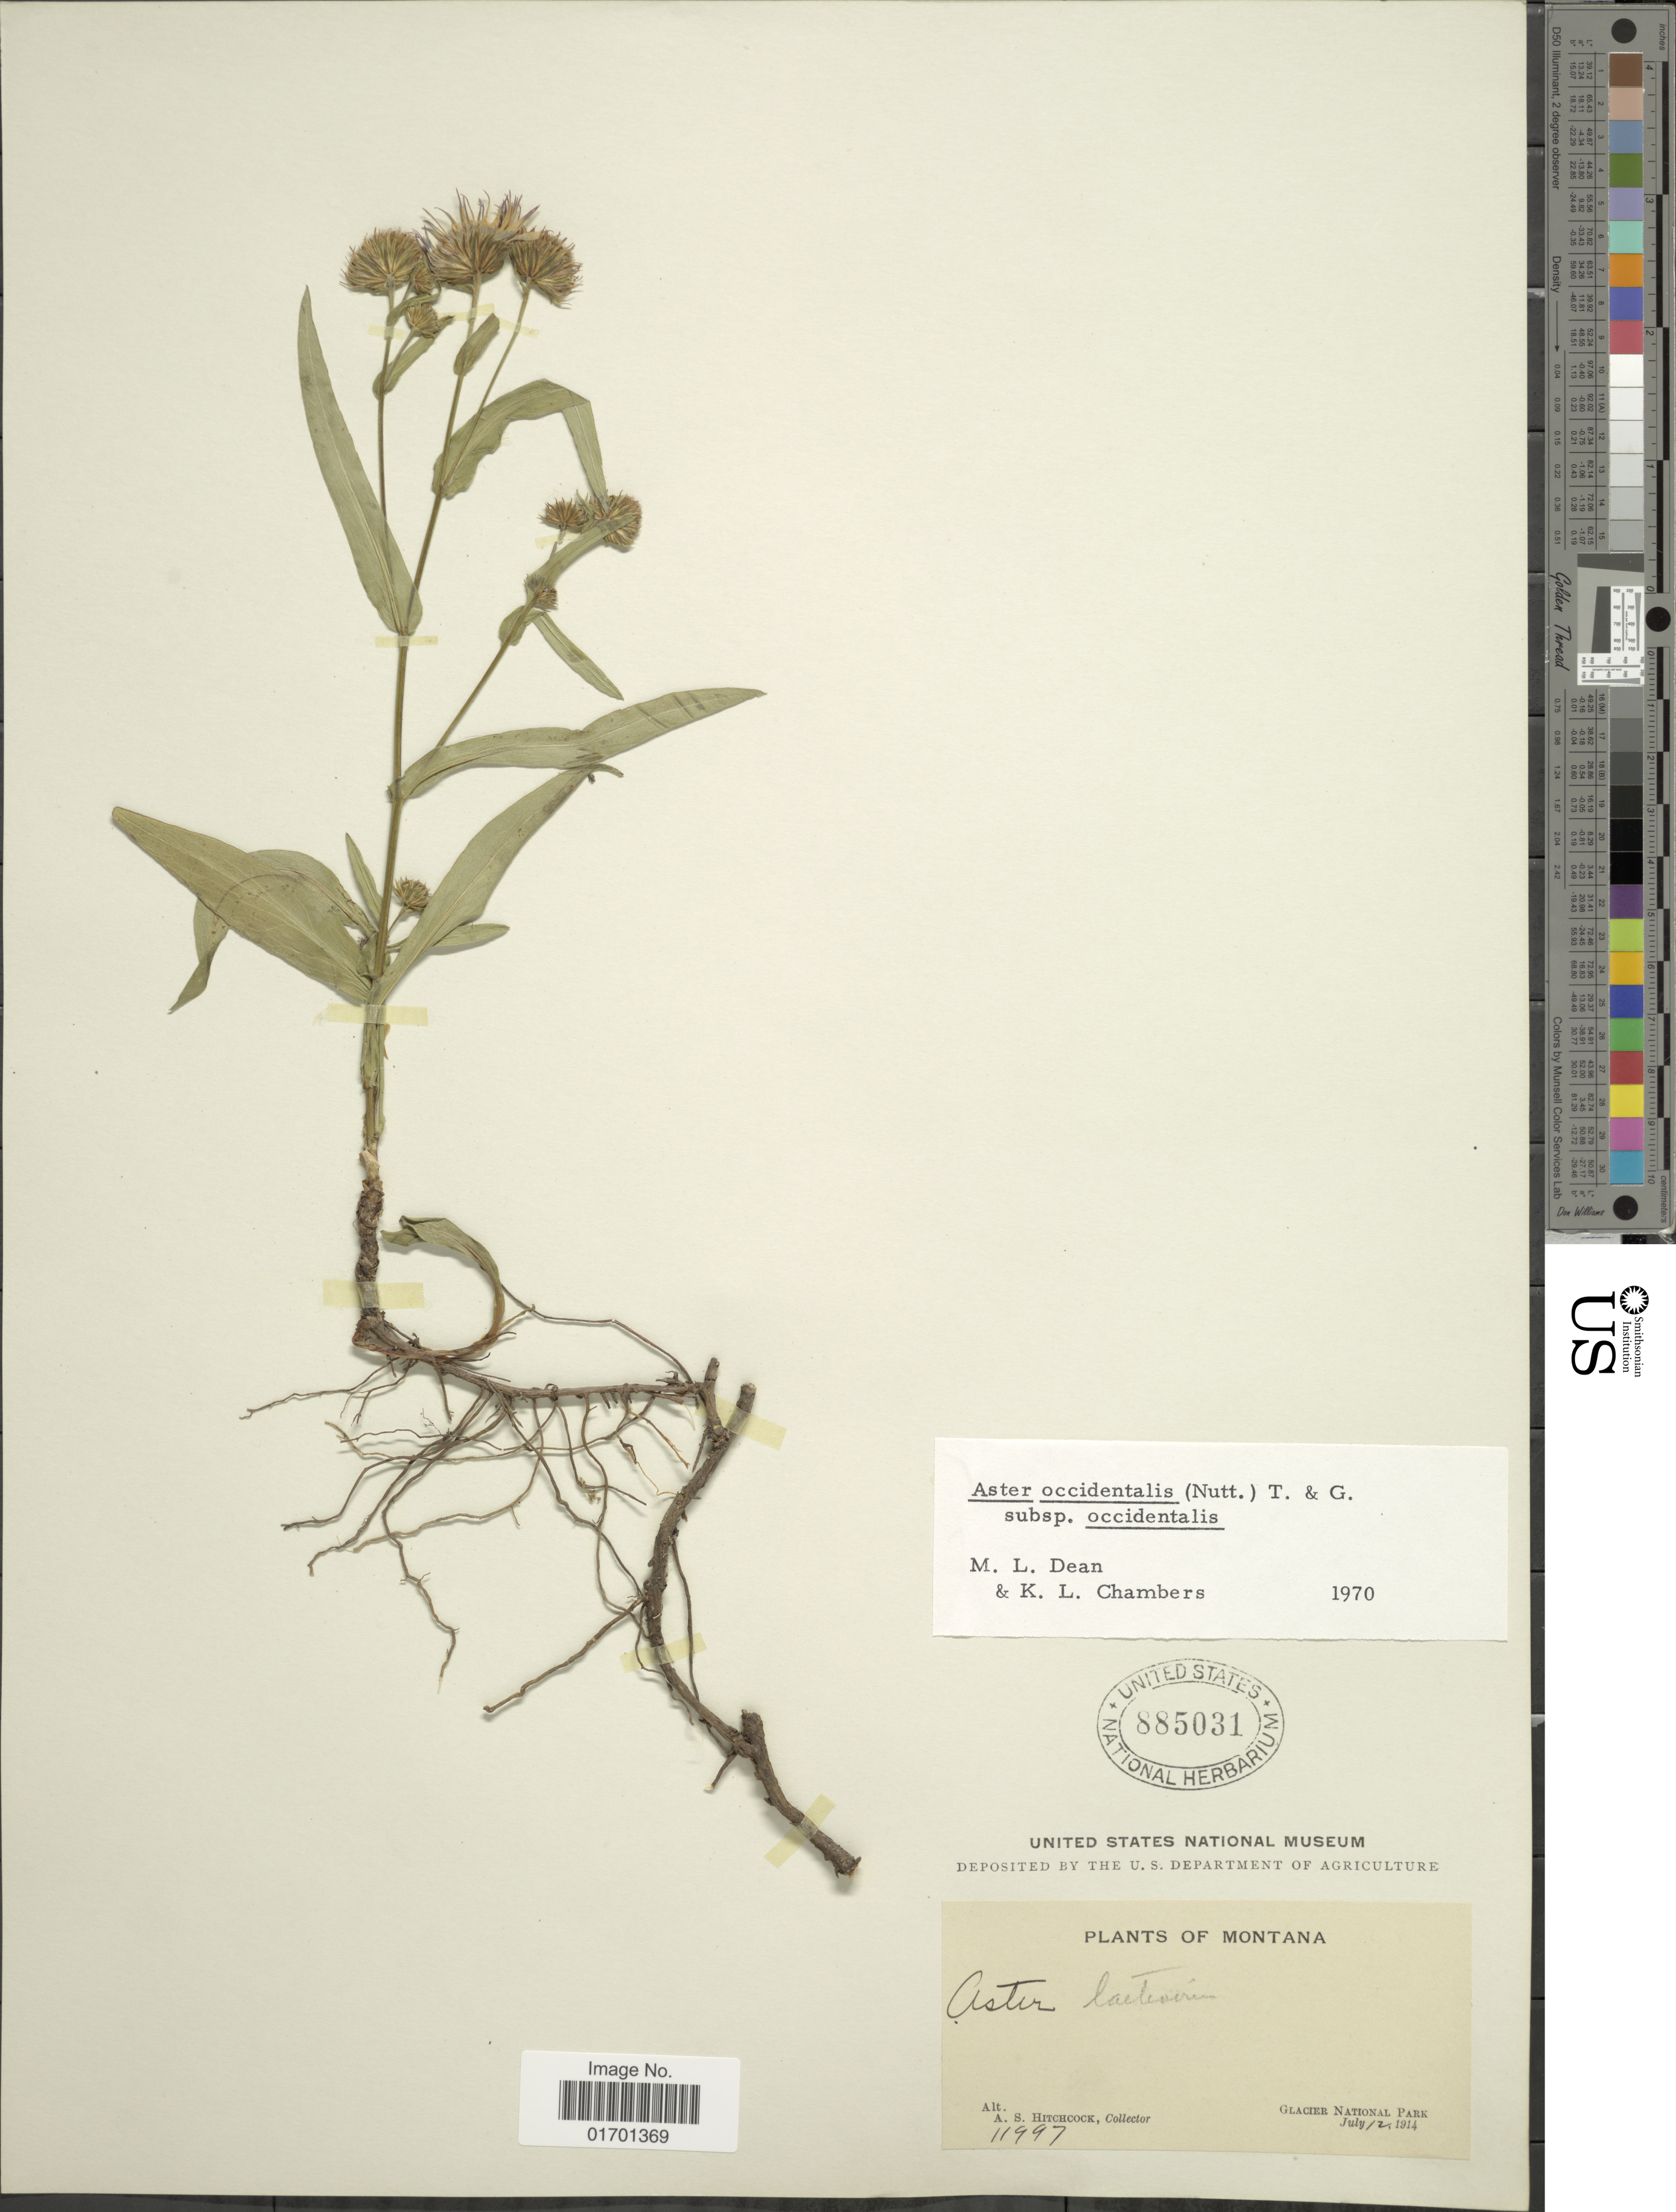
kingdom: Plantae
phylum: Tracheophyta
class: Magnoliopsida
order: Asterales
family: Asteraceae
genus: Symphyotrichum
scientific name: Symphyotrichum spathulatum var. spathulatum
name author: (Lindl.) G.L. Nesom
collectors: A. S. Hitchcock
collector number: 11997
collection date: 1914-07-12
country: United States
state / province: Montana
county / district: Flathead / Glacier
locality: Glacier National Park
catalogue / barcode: US 885031